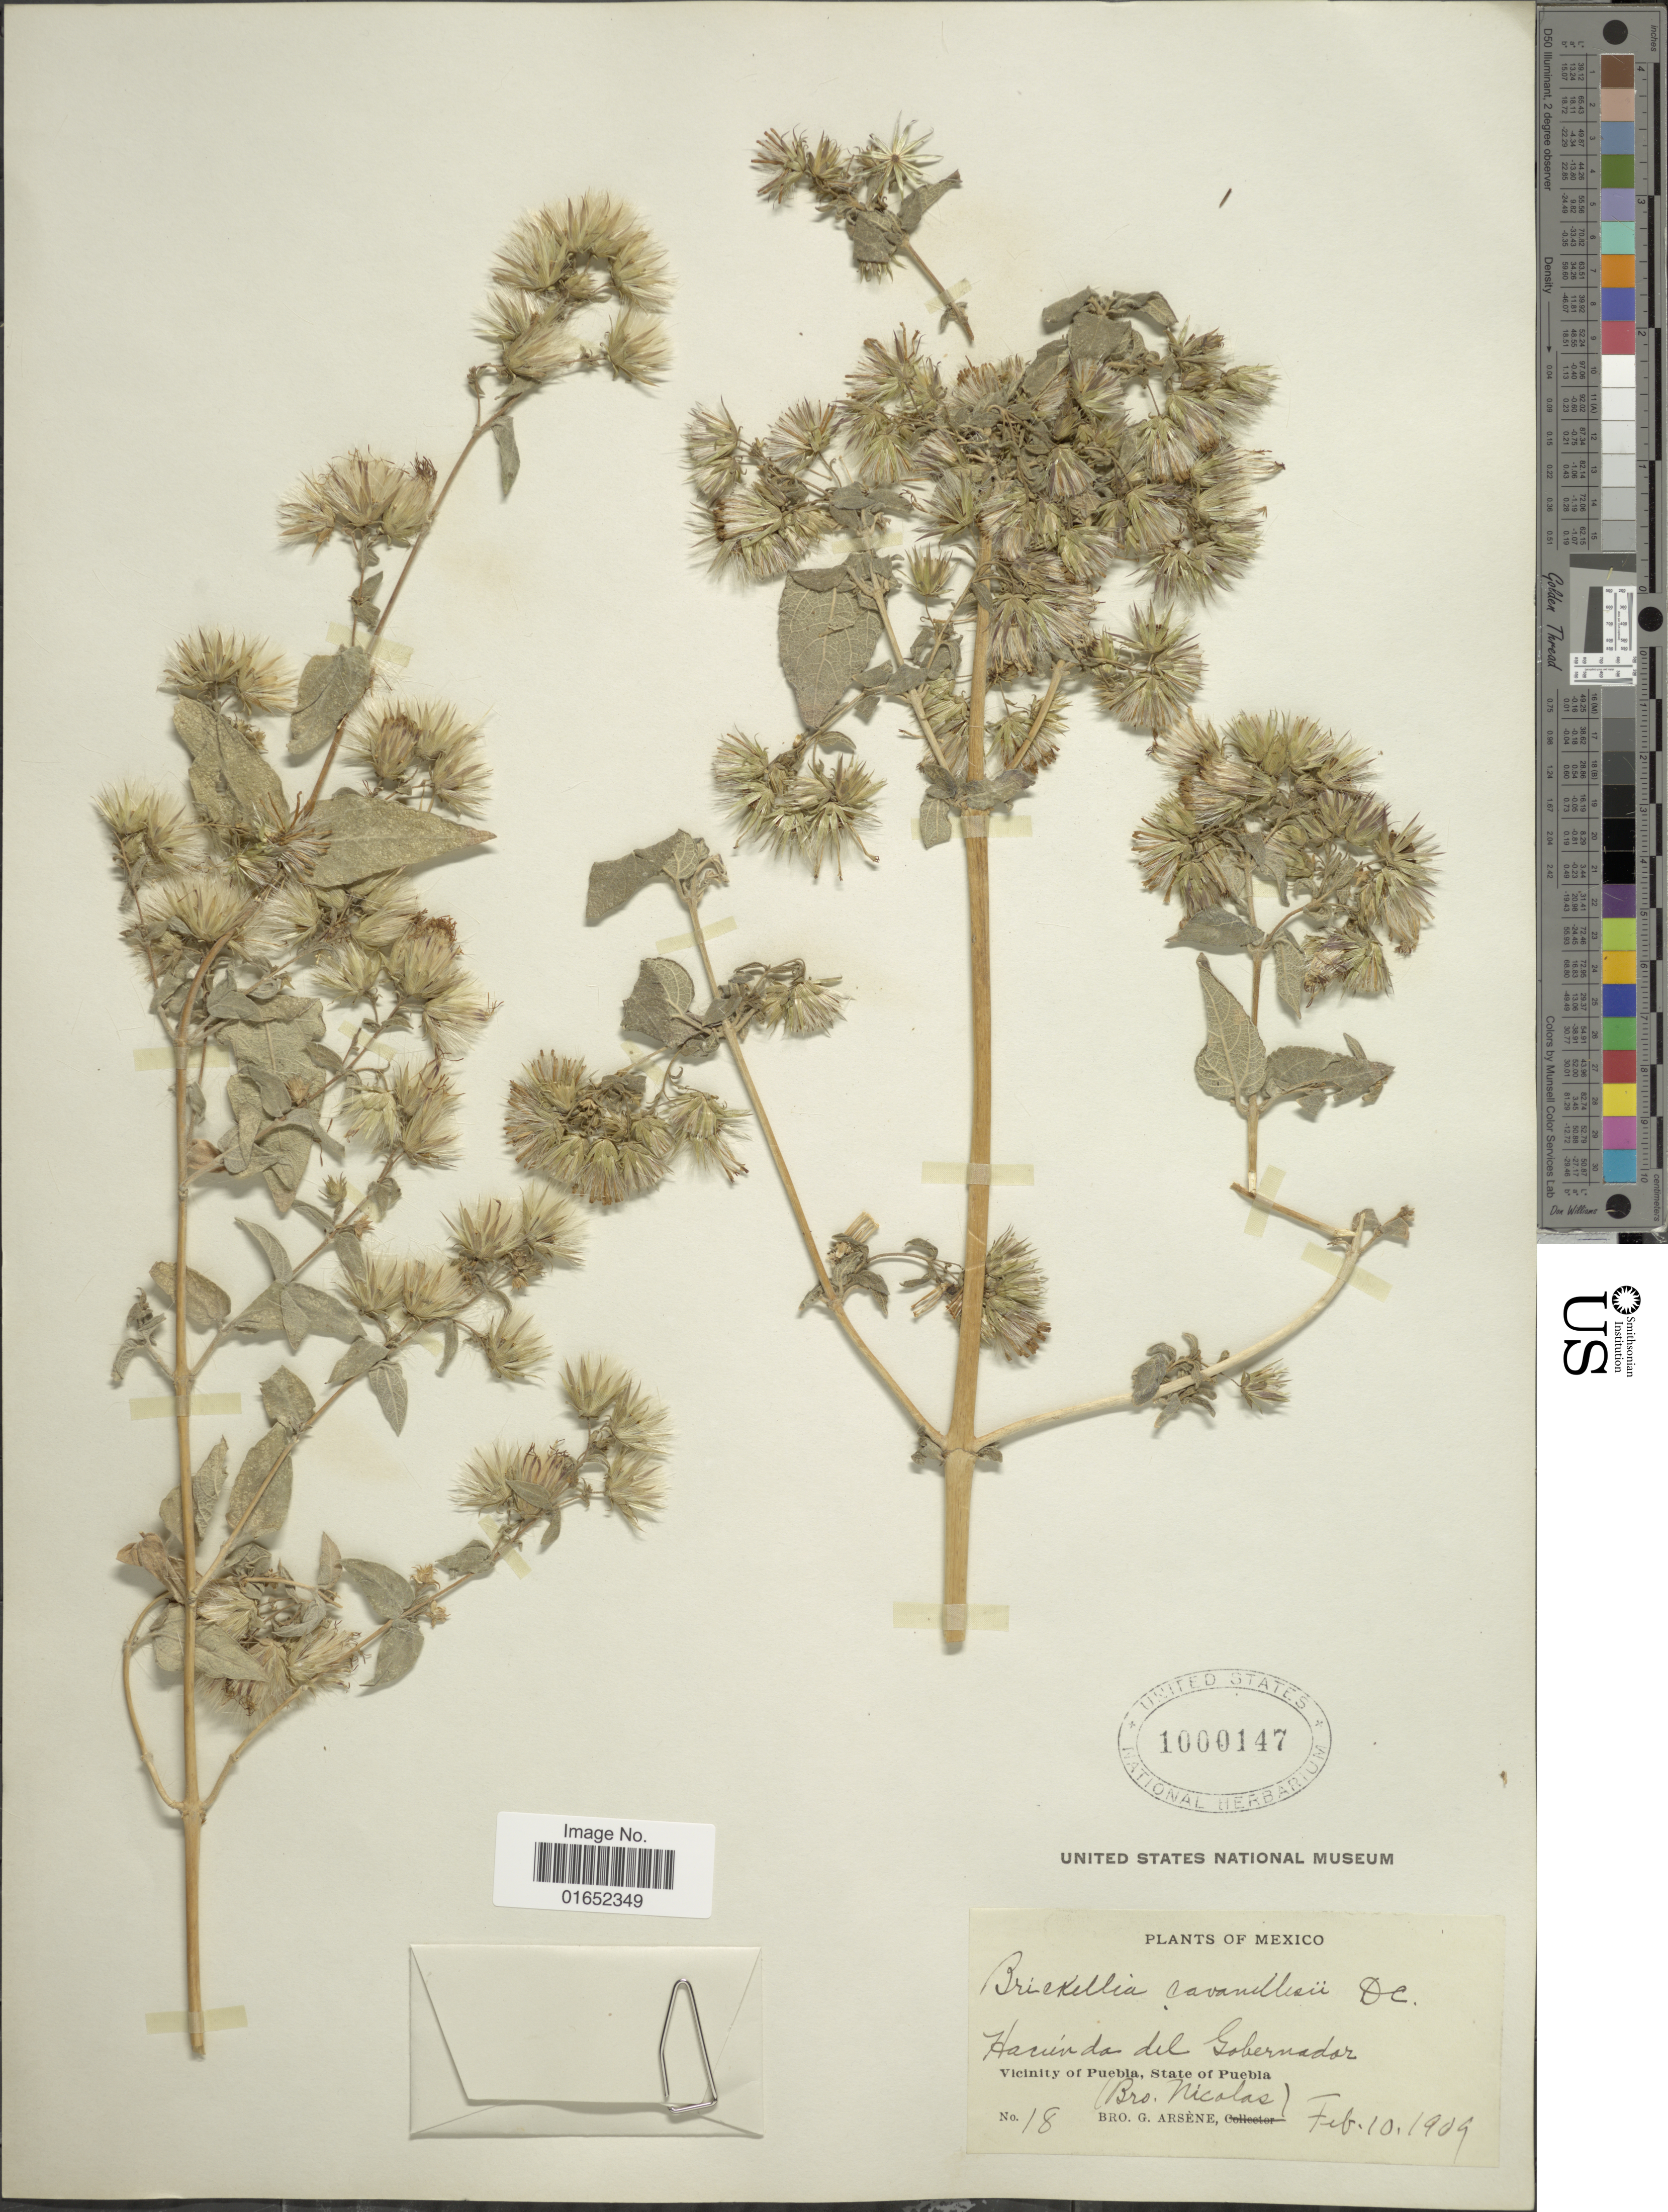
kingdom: Plantae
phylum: Tracheophyta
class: Magnoliopsida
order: Asterales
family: Asteraceae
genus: Brickellia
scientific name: Brickellia squarrosa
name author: B.L. Rob. & Seaton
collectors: Bro. Nicolas & Bro. G. Arsène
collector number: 18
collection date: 1909-02-10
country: Mexico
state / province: Puebla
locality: Hacienda del Gabernador, Vicinity of Puebla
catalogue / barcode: US 1000147